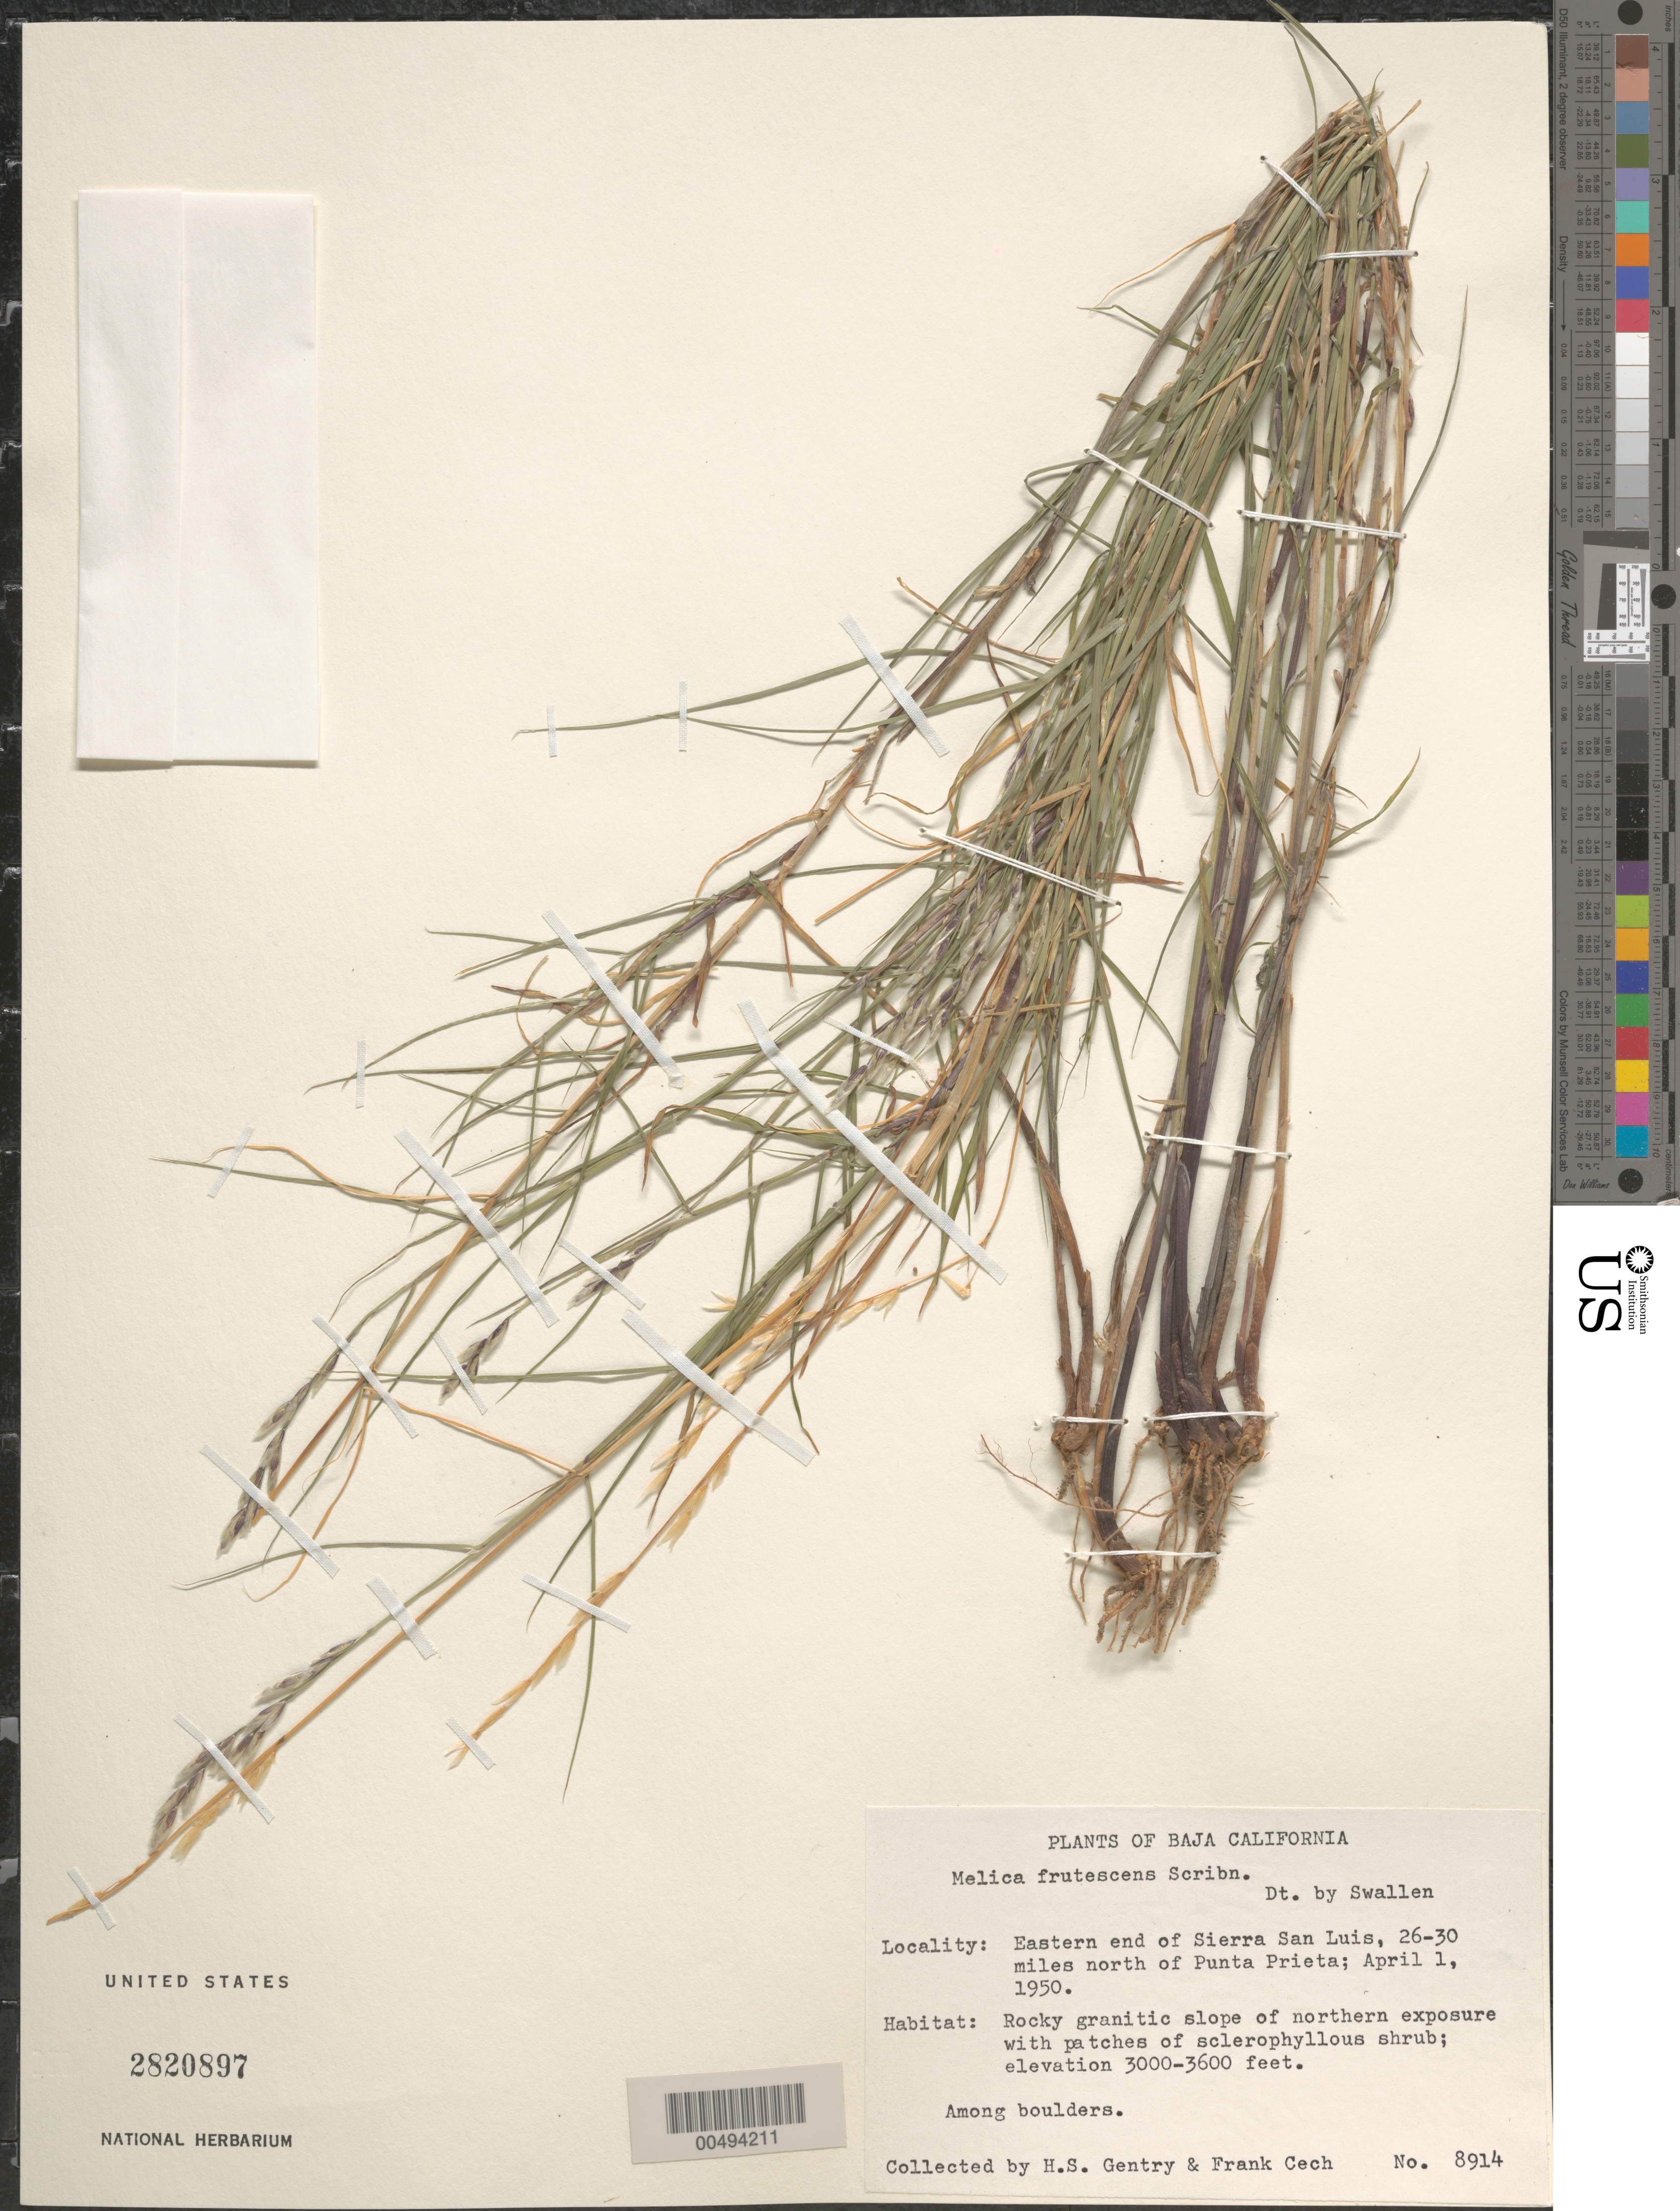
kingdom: Plantae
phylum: Tracheophyta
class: Liliopsida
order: Poales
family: Poaceae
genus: Melica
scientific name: Melica frutescens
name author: Scribn.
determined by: Swallen, Jason R.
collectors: H. S. Gentry & F. Cech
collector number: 8914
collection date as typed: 1 Apr 1950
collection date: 1950-04-01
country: Mexico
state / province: Baja California Norte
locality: E end of Sierra San Luis, 26-30 mi N of Punta Prieta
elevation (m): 914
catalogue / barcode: US 2820897